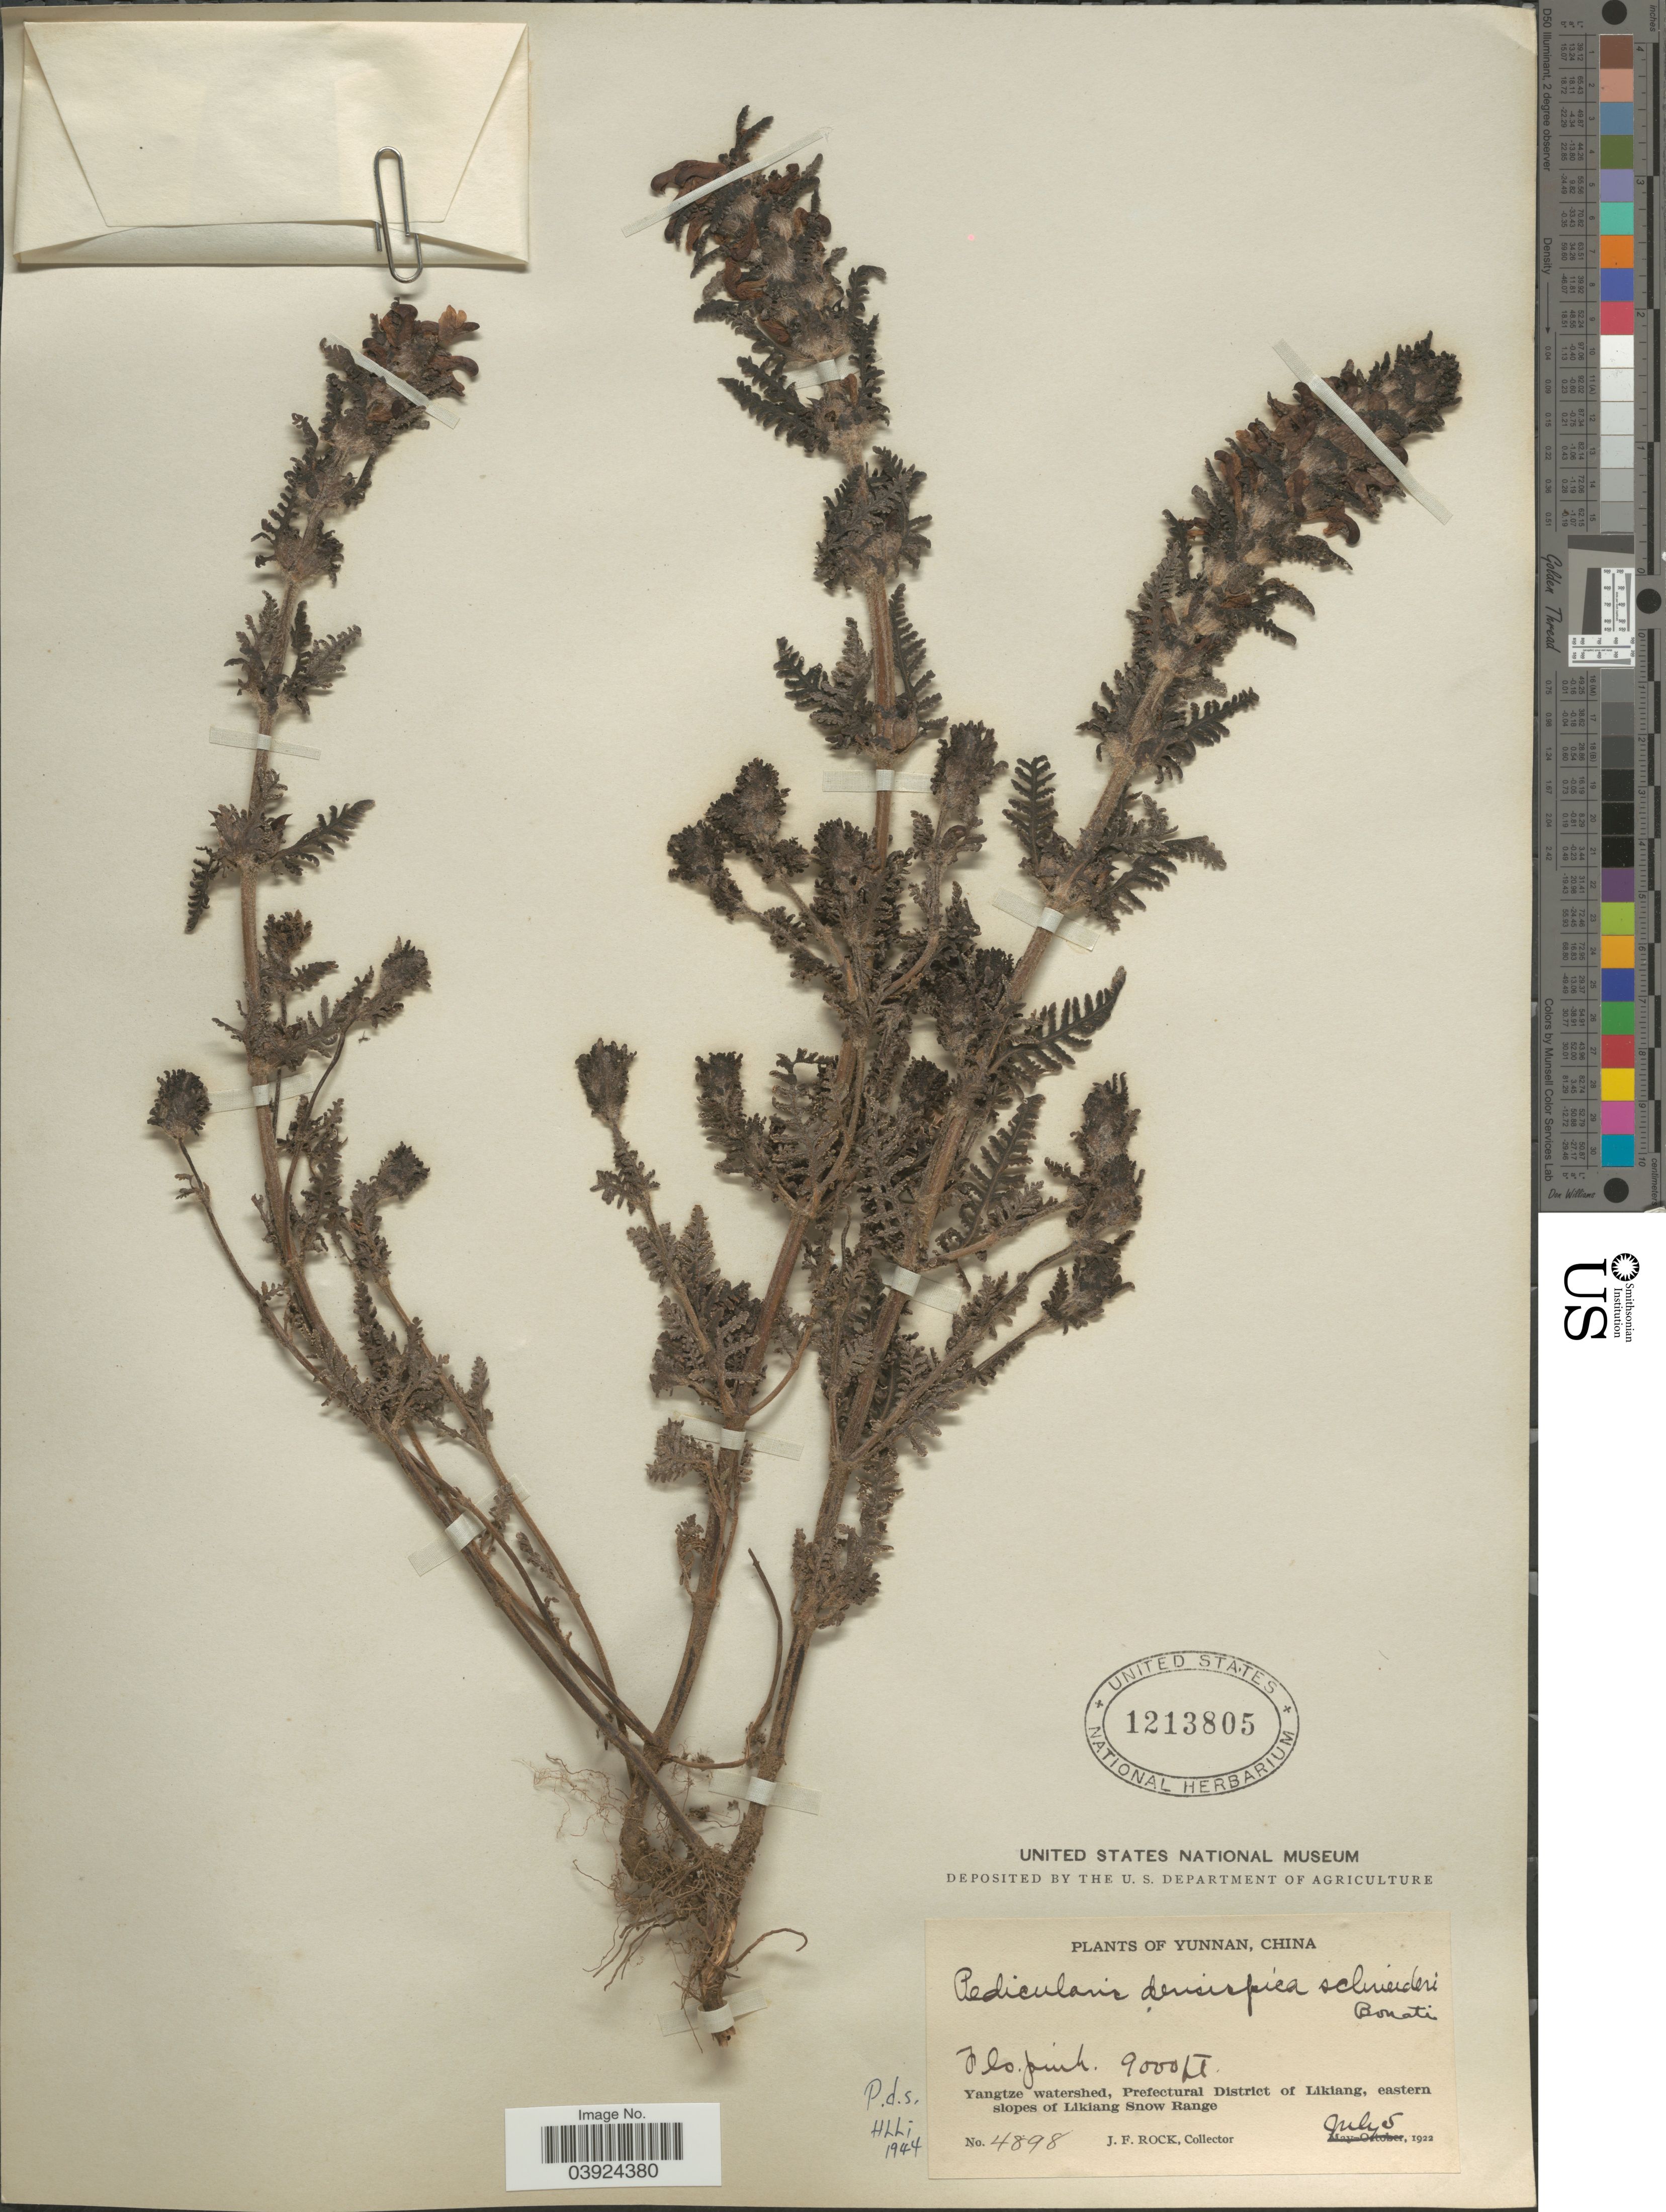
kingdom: Plantae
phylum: Tracheophyta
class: Magnoliopsida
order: Lamiales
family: Orobanchaceae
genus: Pedicularis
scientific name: Pedicularis densispica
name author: Franch. ex Maxim.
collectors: J. Rock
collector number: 4898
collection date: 1922-07-05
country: China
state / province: Yunnan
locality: Yangtze watershed, Prefectural District of Likiang, eastern slopes of Likiang Snow Range.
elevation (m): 2743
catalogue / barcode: US 1213805